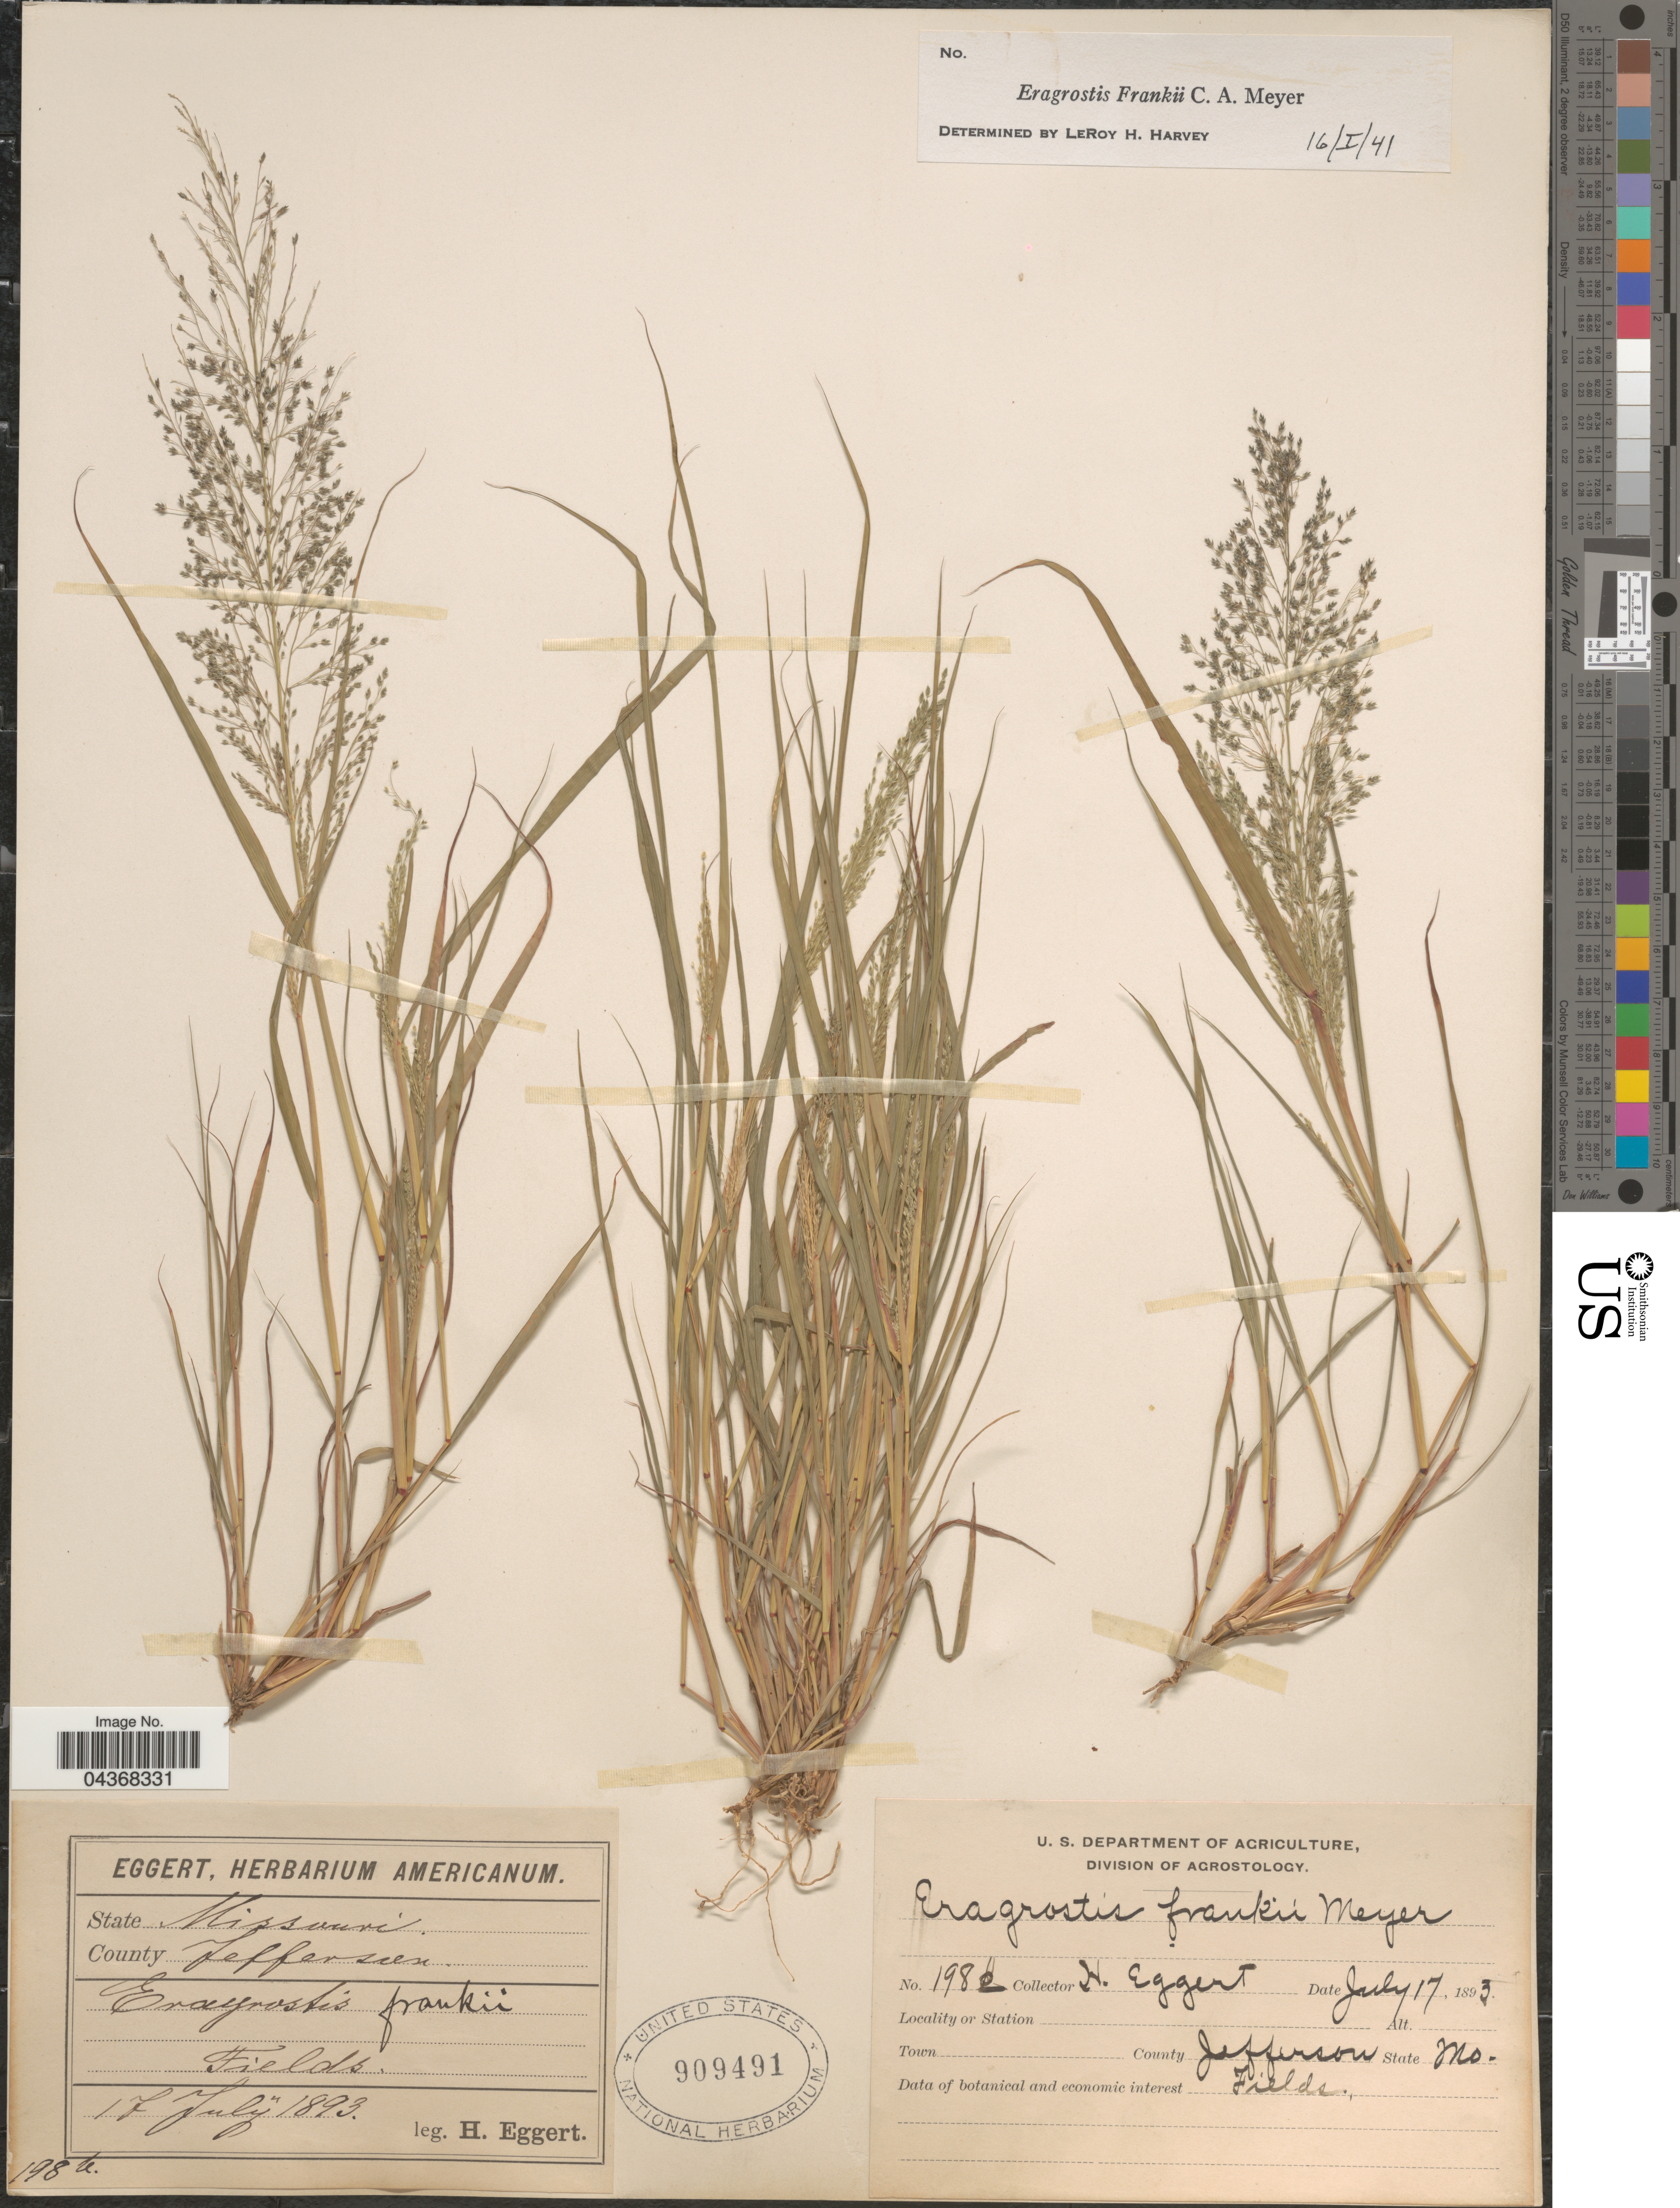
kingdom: Plantae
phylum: Tracheophyta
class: Liliopsida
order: Poales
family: Poaceae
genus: Eragrostis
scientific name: Eragrostis frankii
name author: C.A. Mey. ex Steud.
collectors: H. Eggert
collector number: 198b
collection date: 1893-07-17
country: United States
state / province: Missouri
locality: County Jefferson. Fields.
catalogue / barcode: US 909491